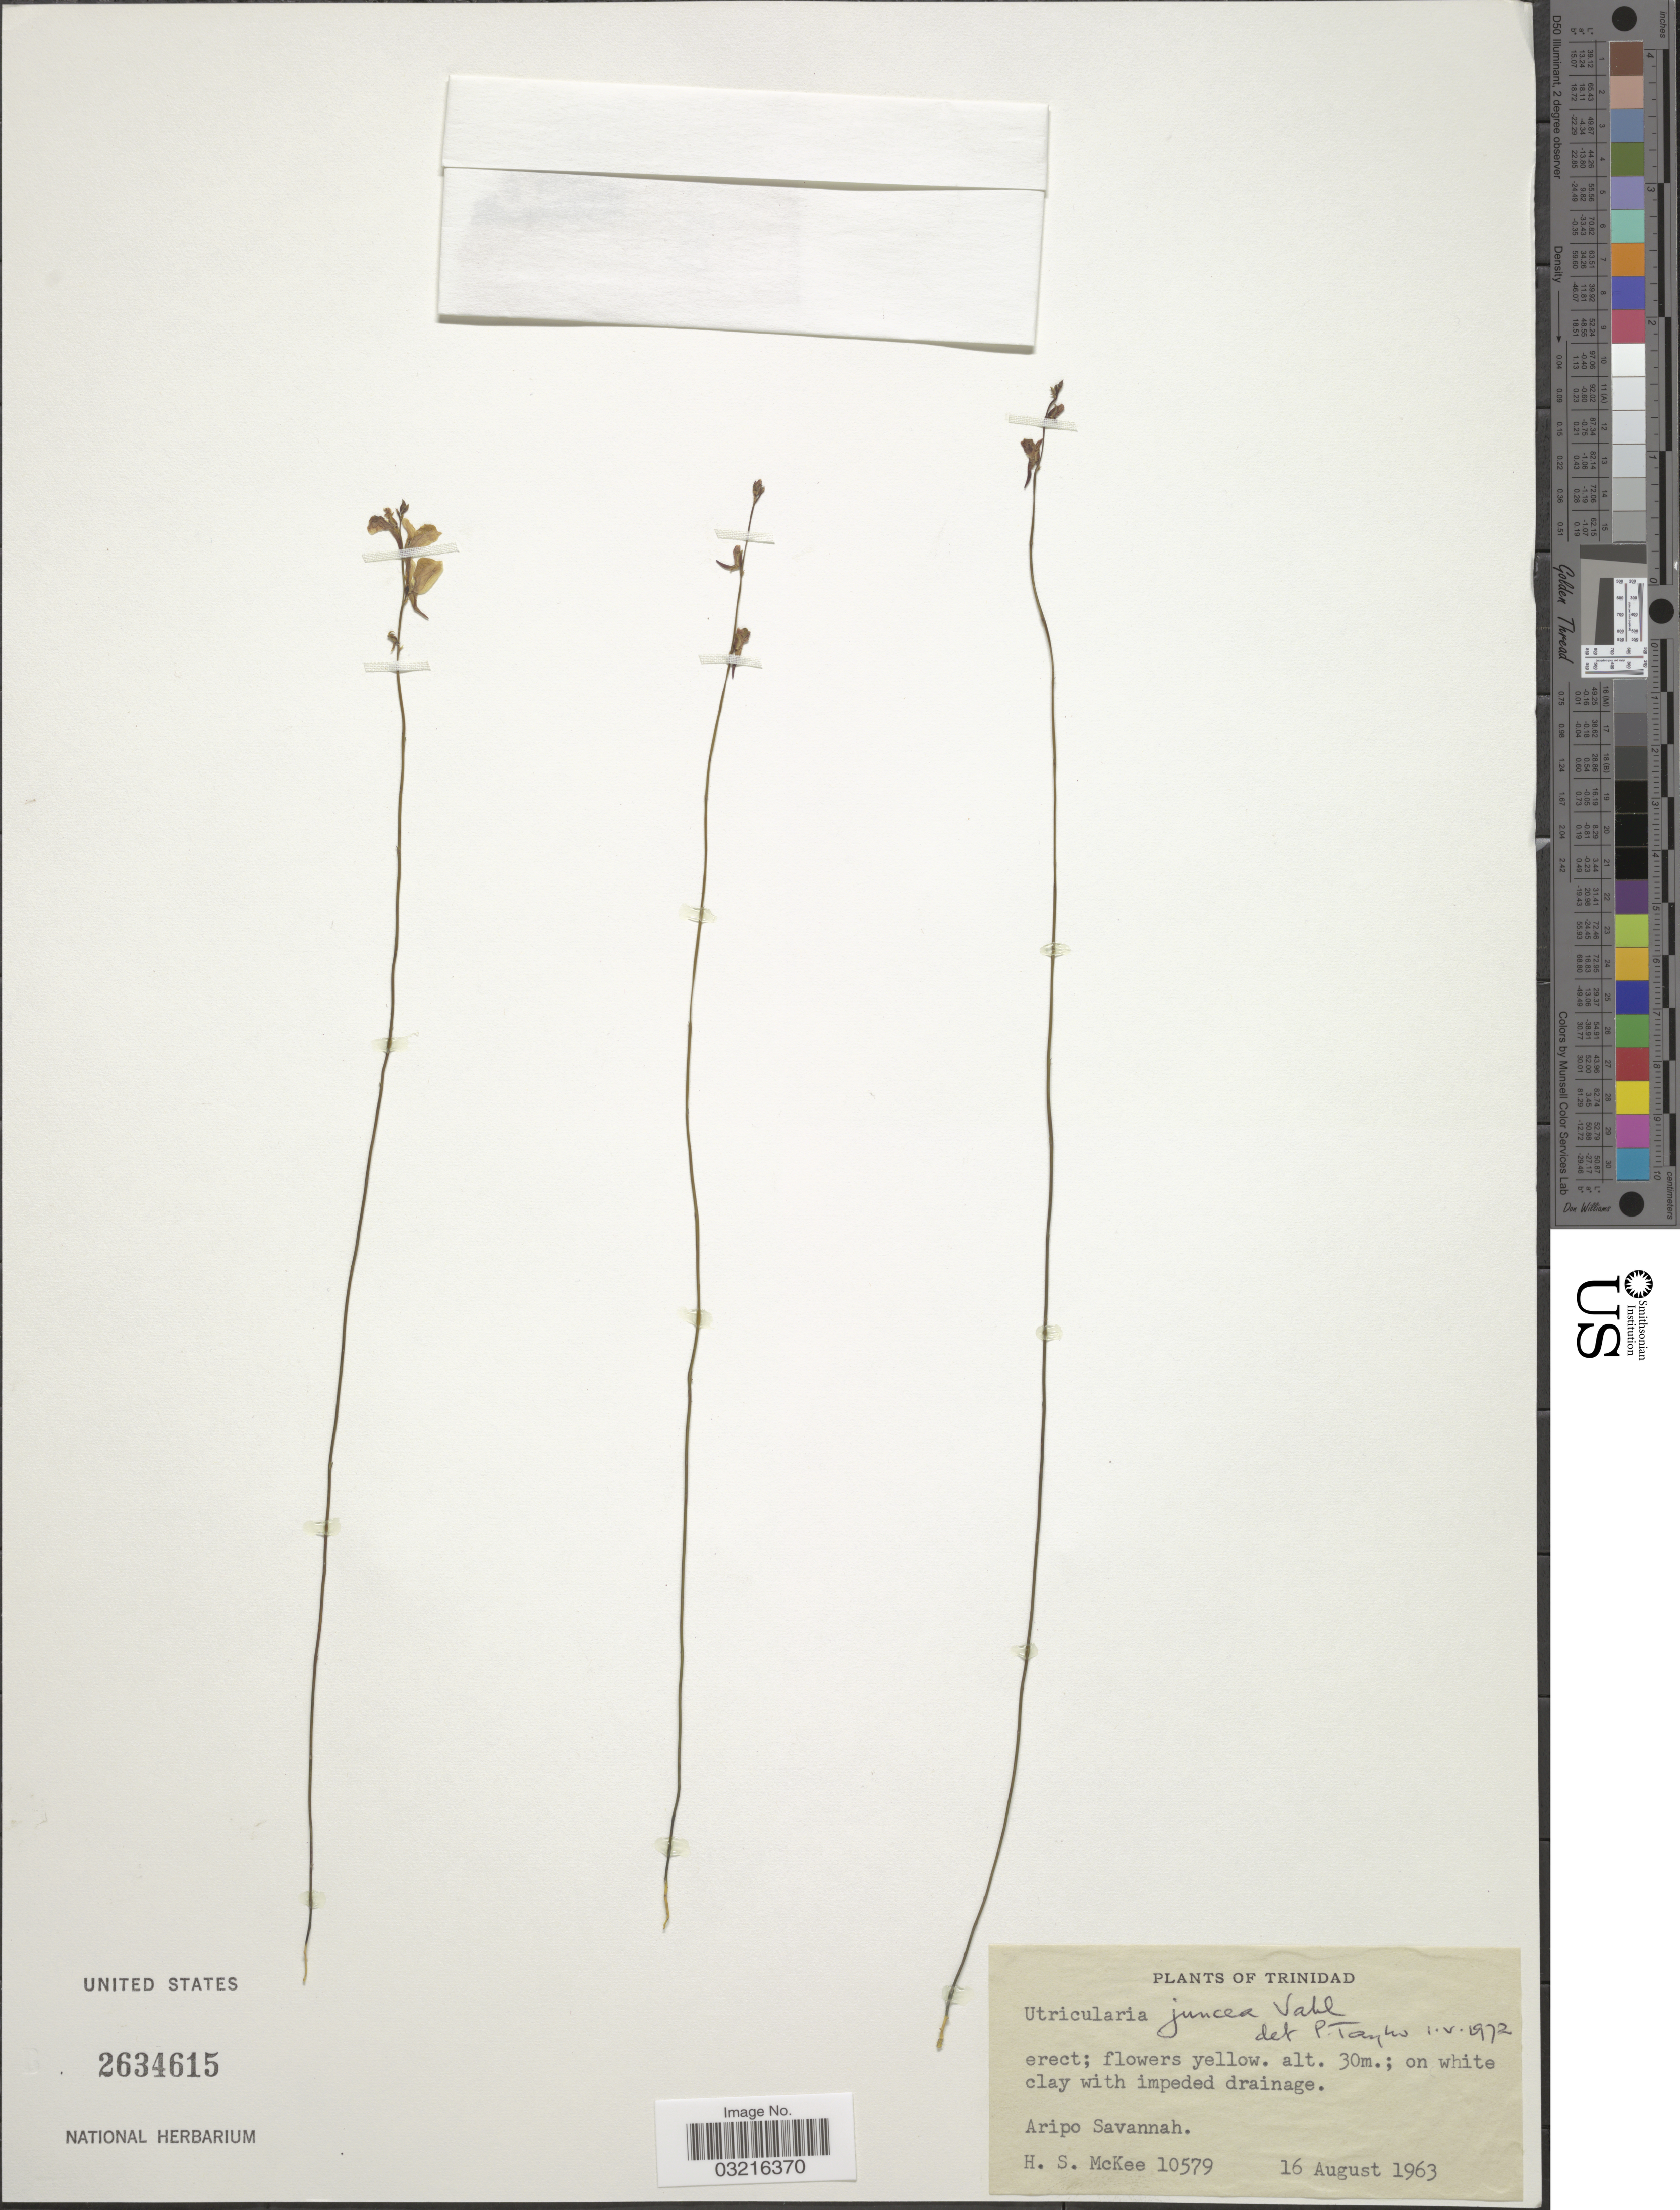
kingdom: Plantae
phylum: Tracheophyta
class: Magnoliopsida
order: Lamiales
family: Lentibulariaceae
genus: Utricularia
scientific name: Utricularia juncea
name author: Vahl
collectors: H. S. McKee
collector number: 10579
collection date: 1963-08-16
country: Trinidad and Tobago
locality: Trinidad, Aripo Savannah.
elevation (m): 30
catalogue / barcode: US 2634615